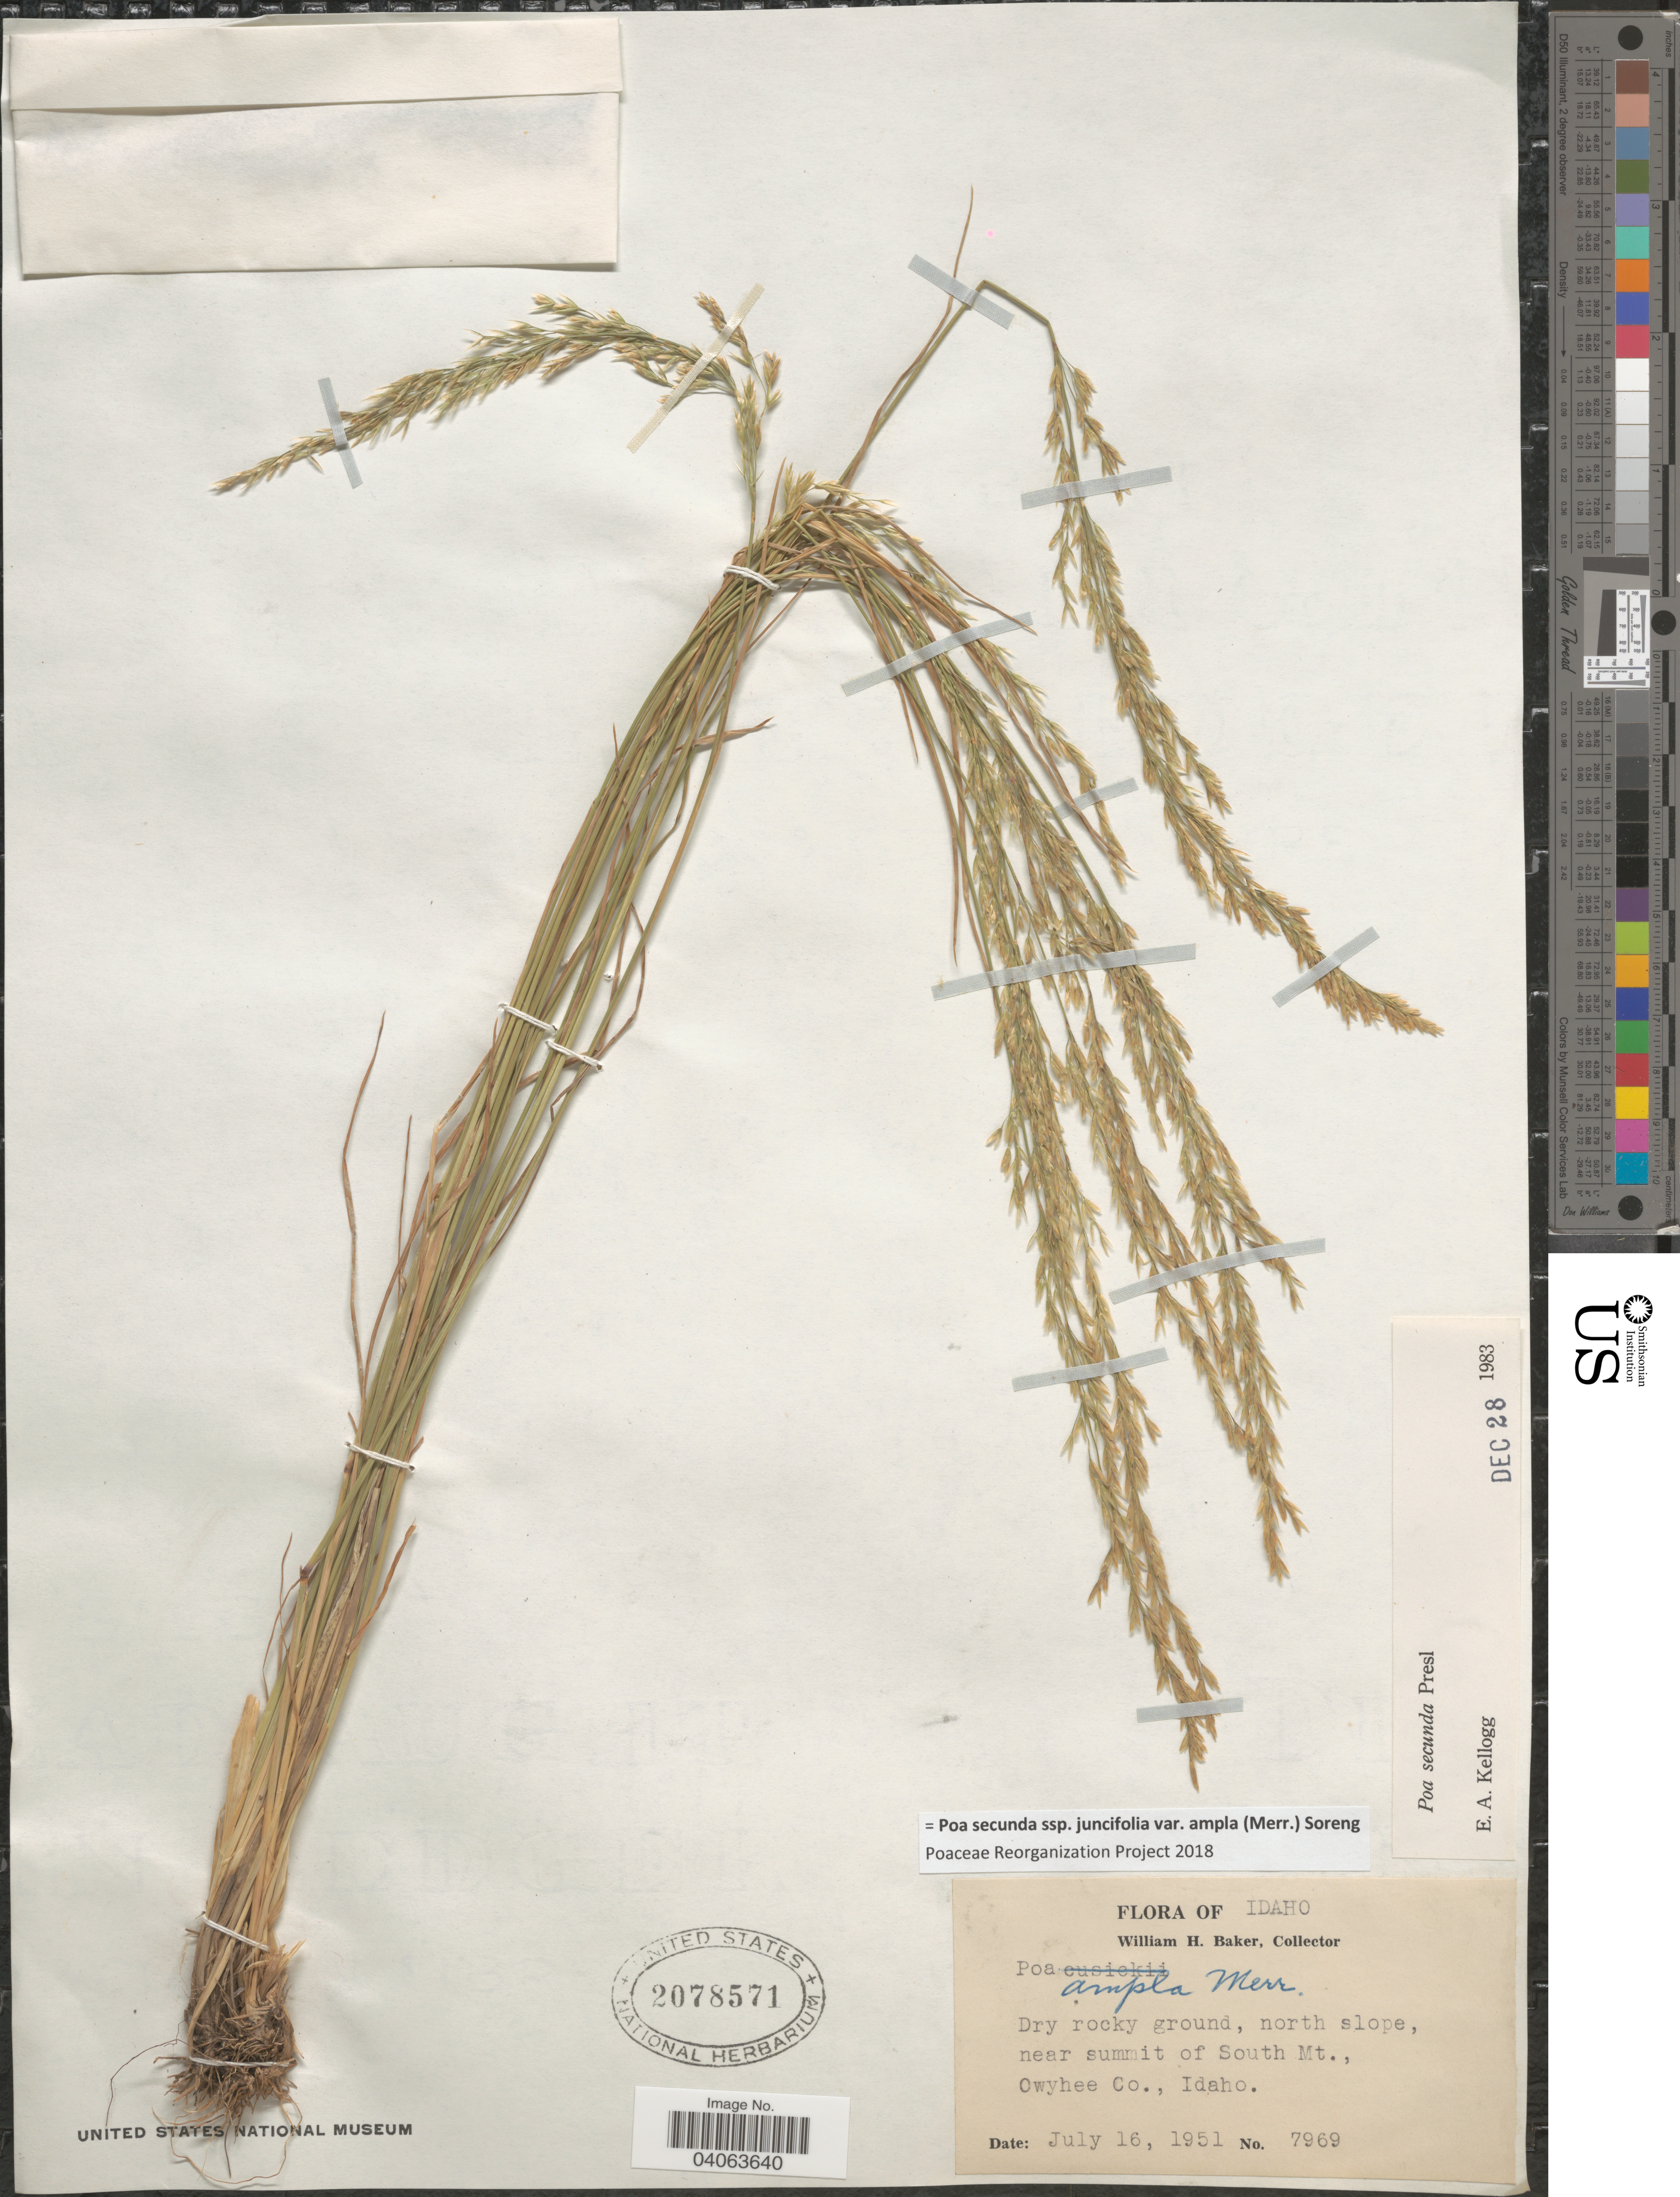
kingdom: Plantae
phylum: Tracheophyta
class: Liliopsida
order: Poales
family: Poaceae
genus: Poa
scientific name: Poa secunda subsp. juncifolia var. ampla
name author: (Merr.) Soreng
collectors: W. H. Baker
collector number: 7969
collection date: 1951-07-16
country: United States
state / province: Idaho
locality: North slope, near summit of South Mt., Owyhee Co.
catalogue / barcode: US 2078571